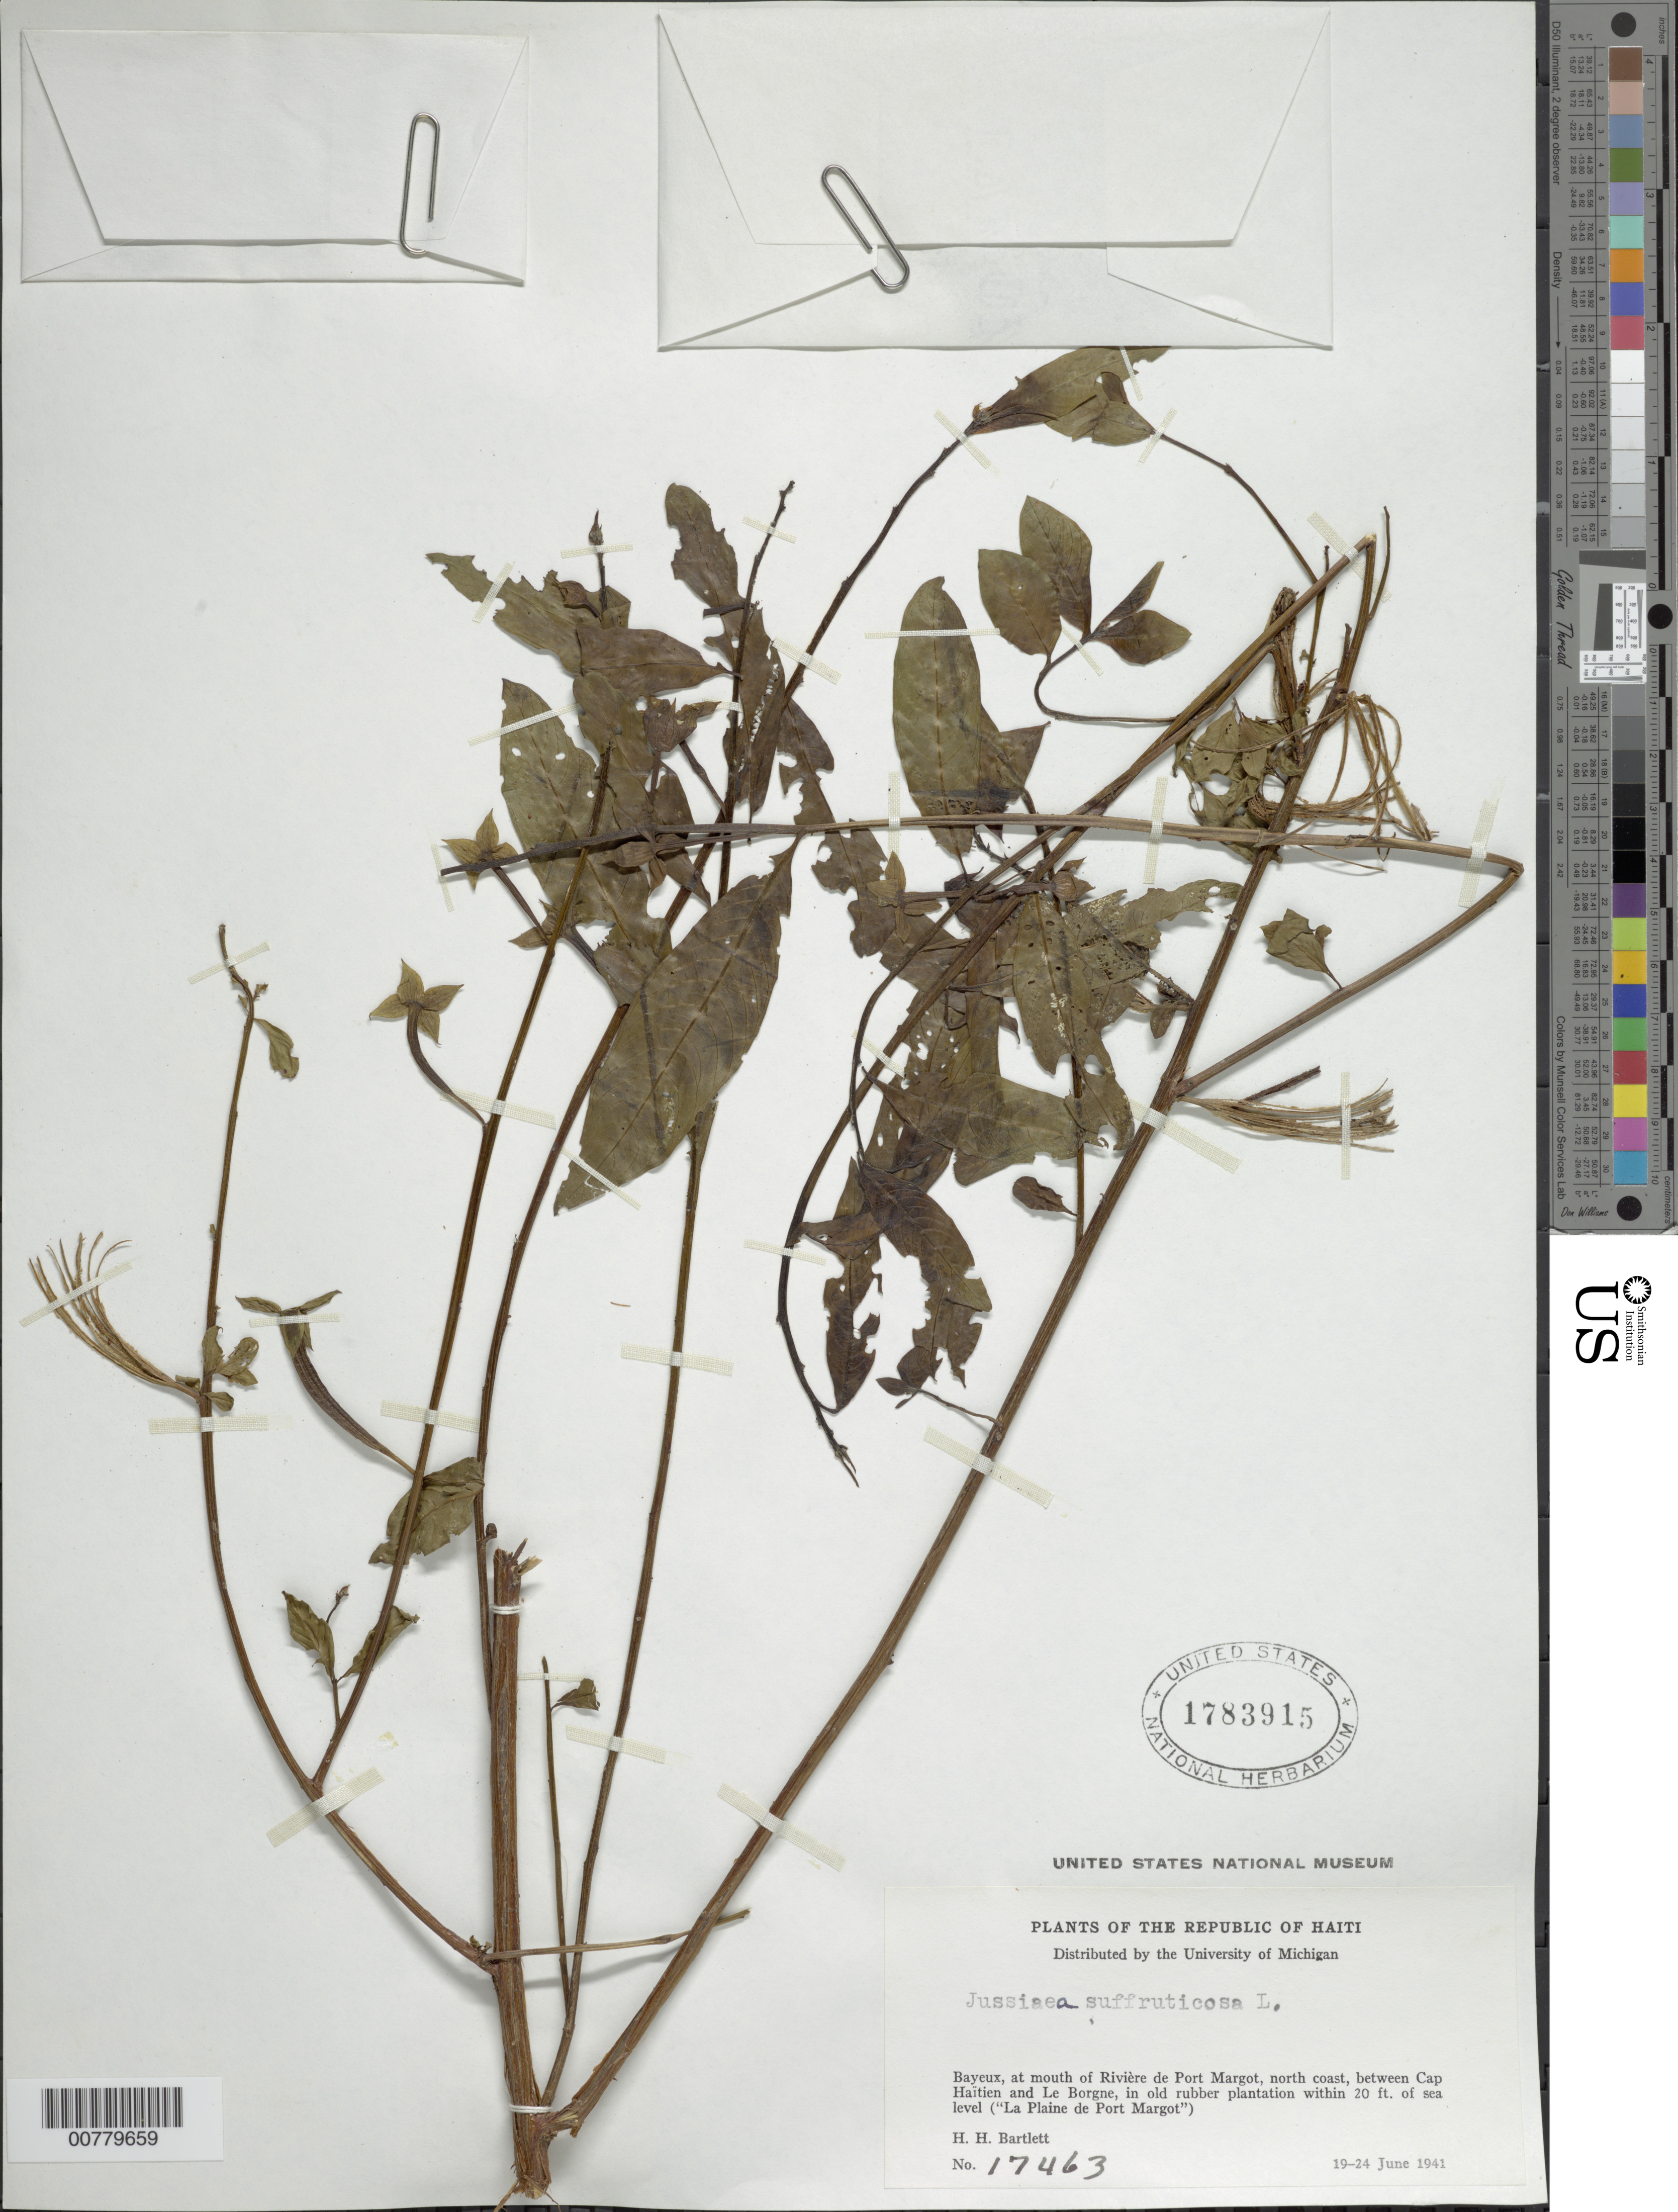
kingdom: Plantae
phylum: Tracheophyta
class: Magnoliopsida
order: Myrtales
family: Onagraceae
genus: Ludwigia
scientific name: Ludwigia octovalvis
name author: (Jacq.) P.H. Raven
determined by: Ramamoorthy, T. P.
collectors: H. H. Bartlett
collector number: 17463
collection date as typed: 19 Jun 1941 24 Jun 1941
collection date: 1941-06-19/1941-06-24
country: Haiti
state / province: Nord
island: Hispaniola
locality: Bayeux, Rivière de Port Margot, north coast, between Cap Haïtien and Le Borgne, in old rubber plantation ("La Plaine de Port Margot").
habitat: At mouth of river.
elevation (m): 6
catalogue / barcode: US 1783915